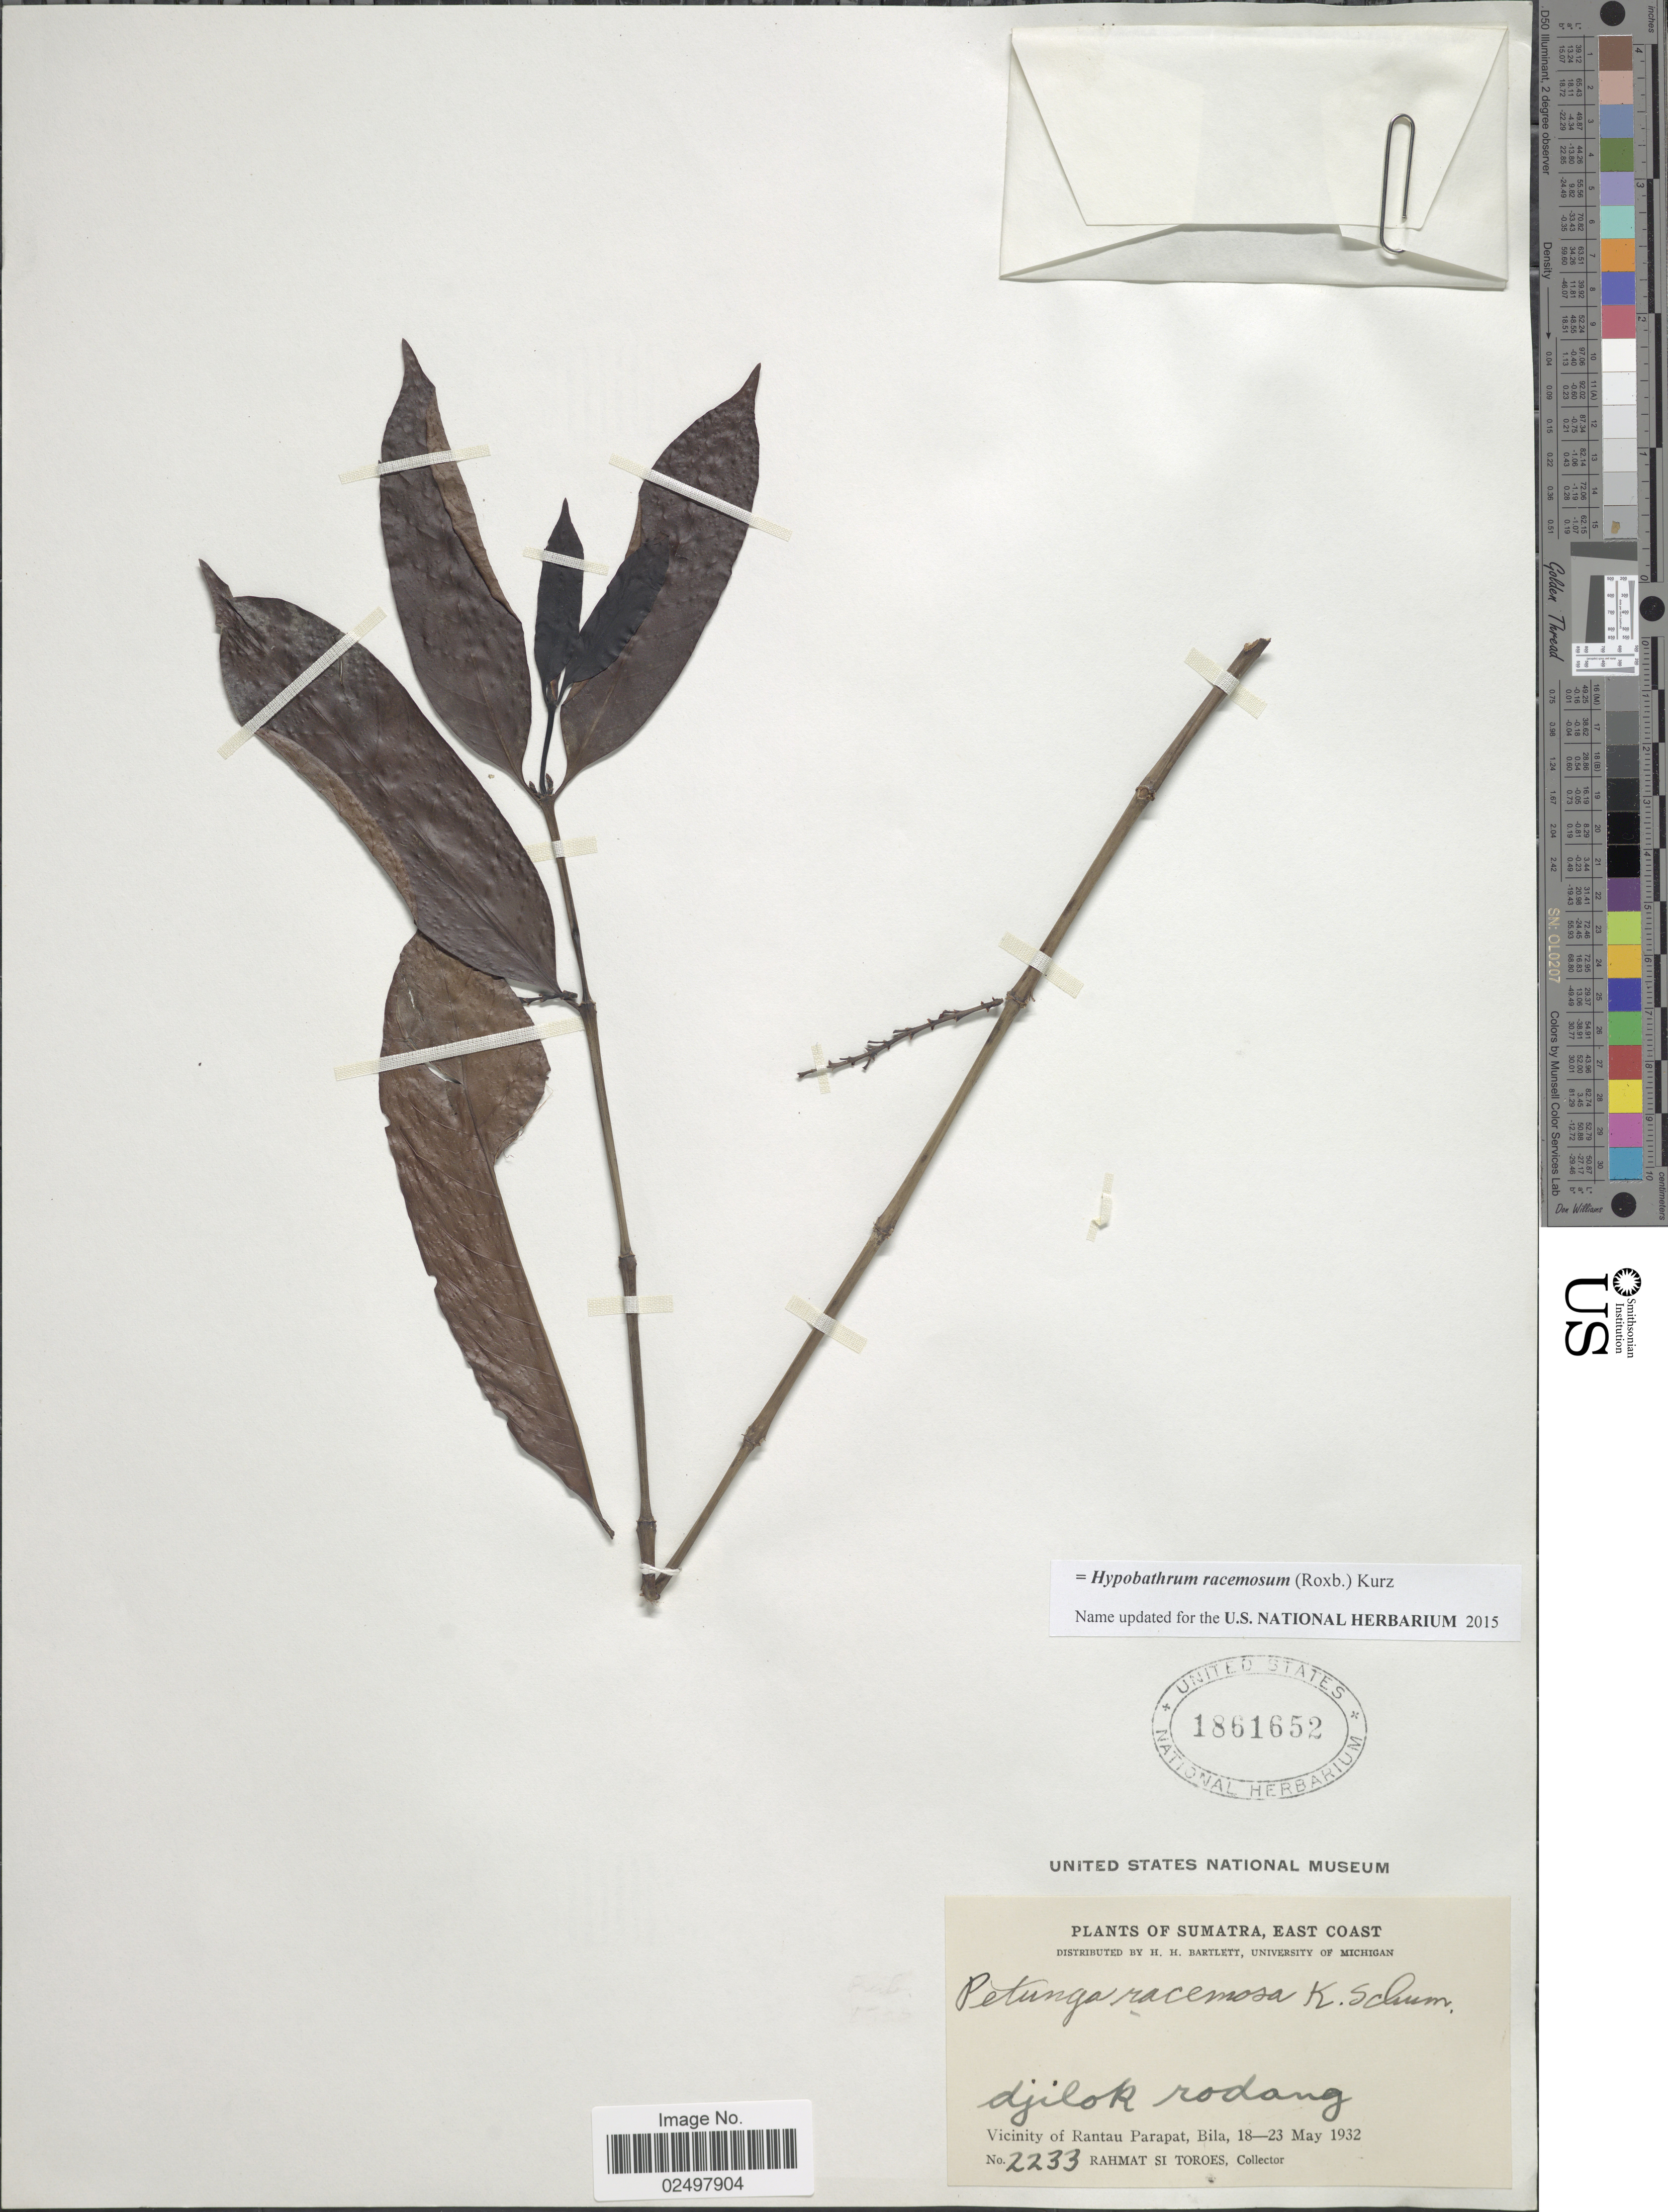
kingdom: Plantae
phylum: Tracheophyta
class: Magnoliopsida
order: Gentianales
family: Rubiaceae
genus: Hypobathrum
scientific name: Hypobathrum racemosum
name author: (Roxb.) Kurz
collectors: Rahmat Si Boeea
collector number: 2233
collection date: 1932-05-18/1932-05-23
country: Indonesia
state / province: Sumatra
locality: East Coast, djilok rodang, Vicinity of Rantau Parapat, Bila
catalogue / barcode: US 1861652